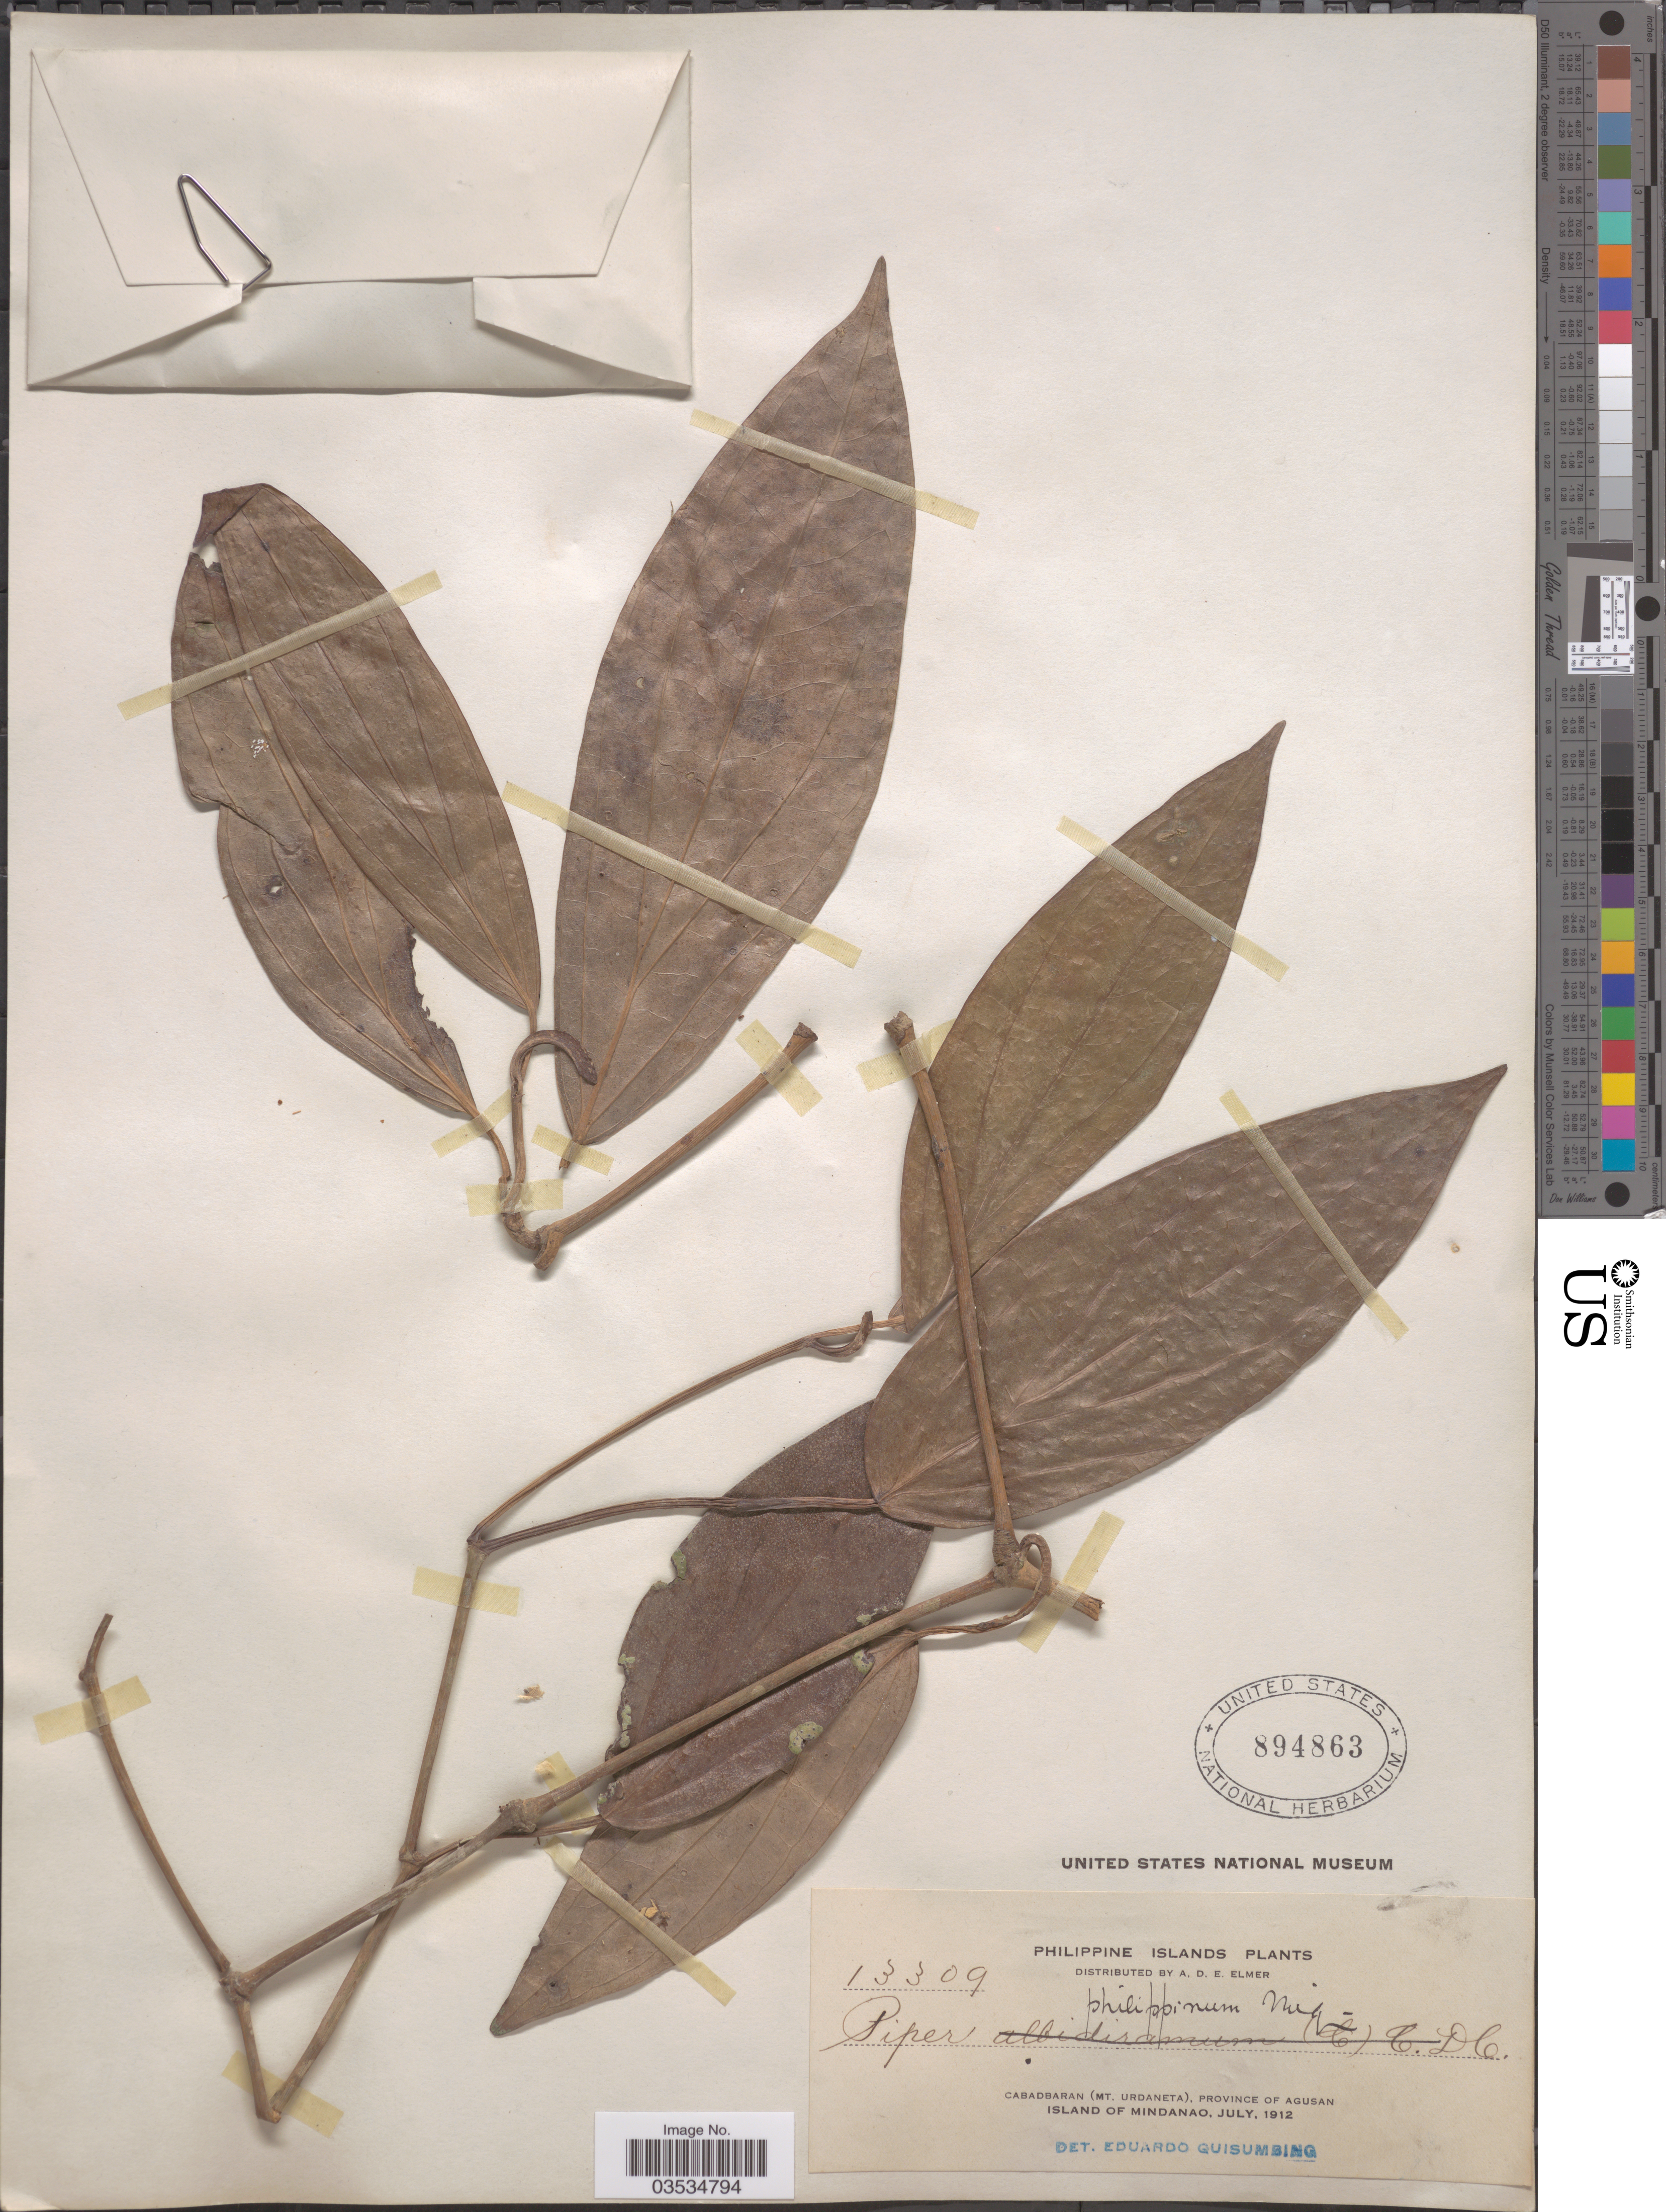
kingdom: Plantae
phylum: Tracheophyta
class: Magnoliopsida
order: Piperales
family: Piperaceae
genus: Piper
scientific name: Piper philippinum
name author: Miq.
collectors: A. D. E. Elmer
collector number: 13309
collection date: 1912-07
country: Philippines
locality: Philippine Islands. Cabadbaran (Mt. Urdaneta), Province of Agusan. Island of Mindanao.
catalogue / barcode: US 894863